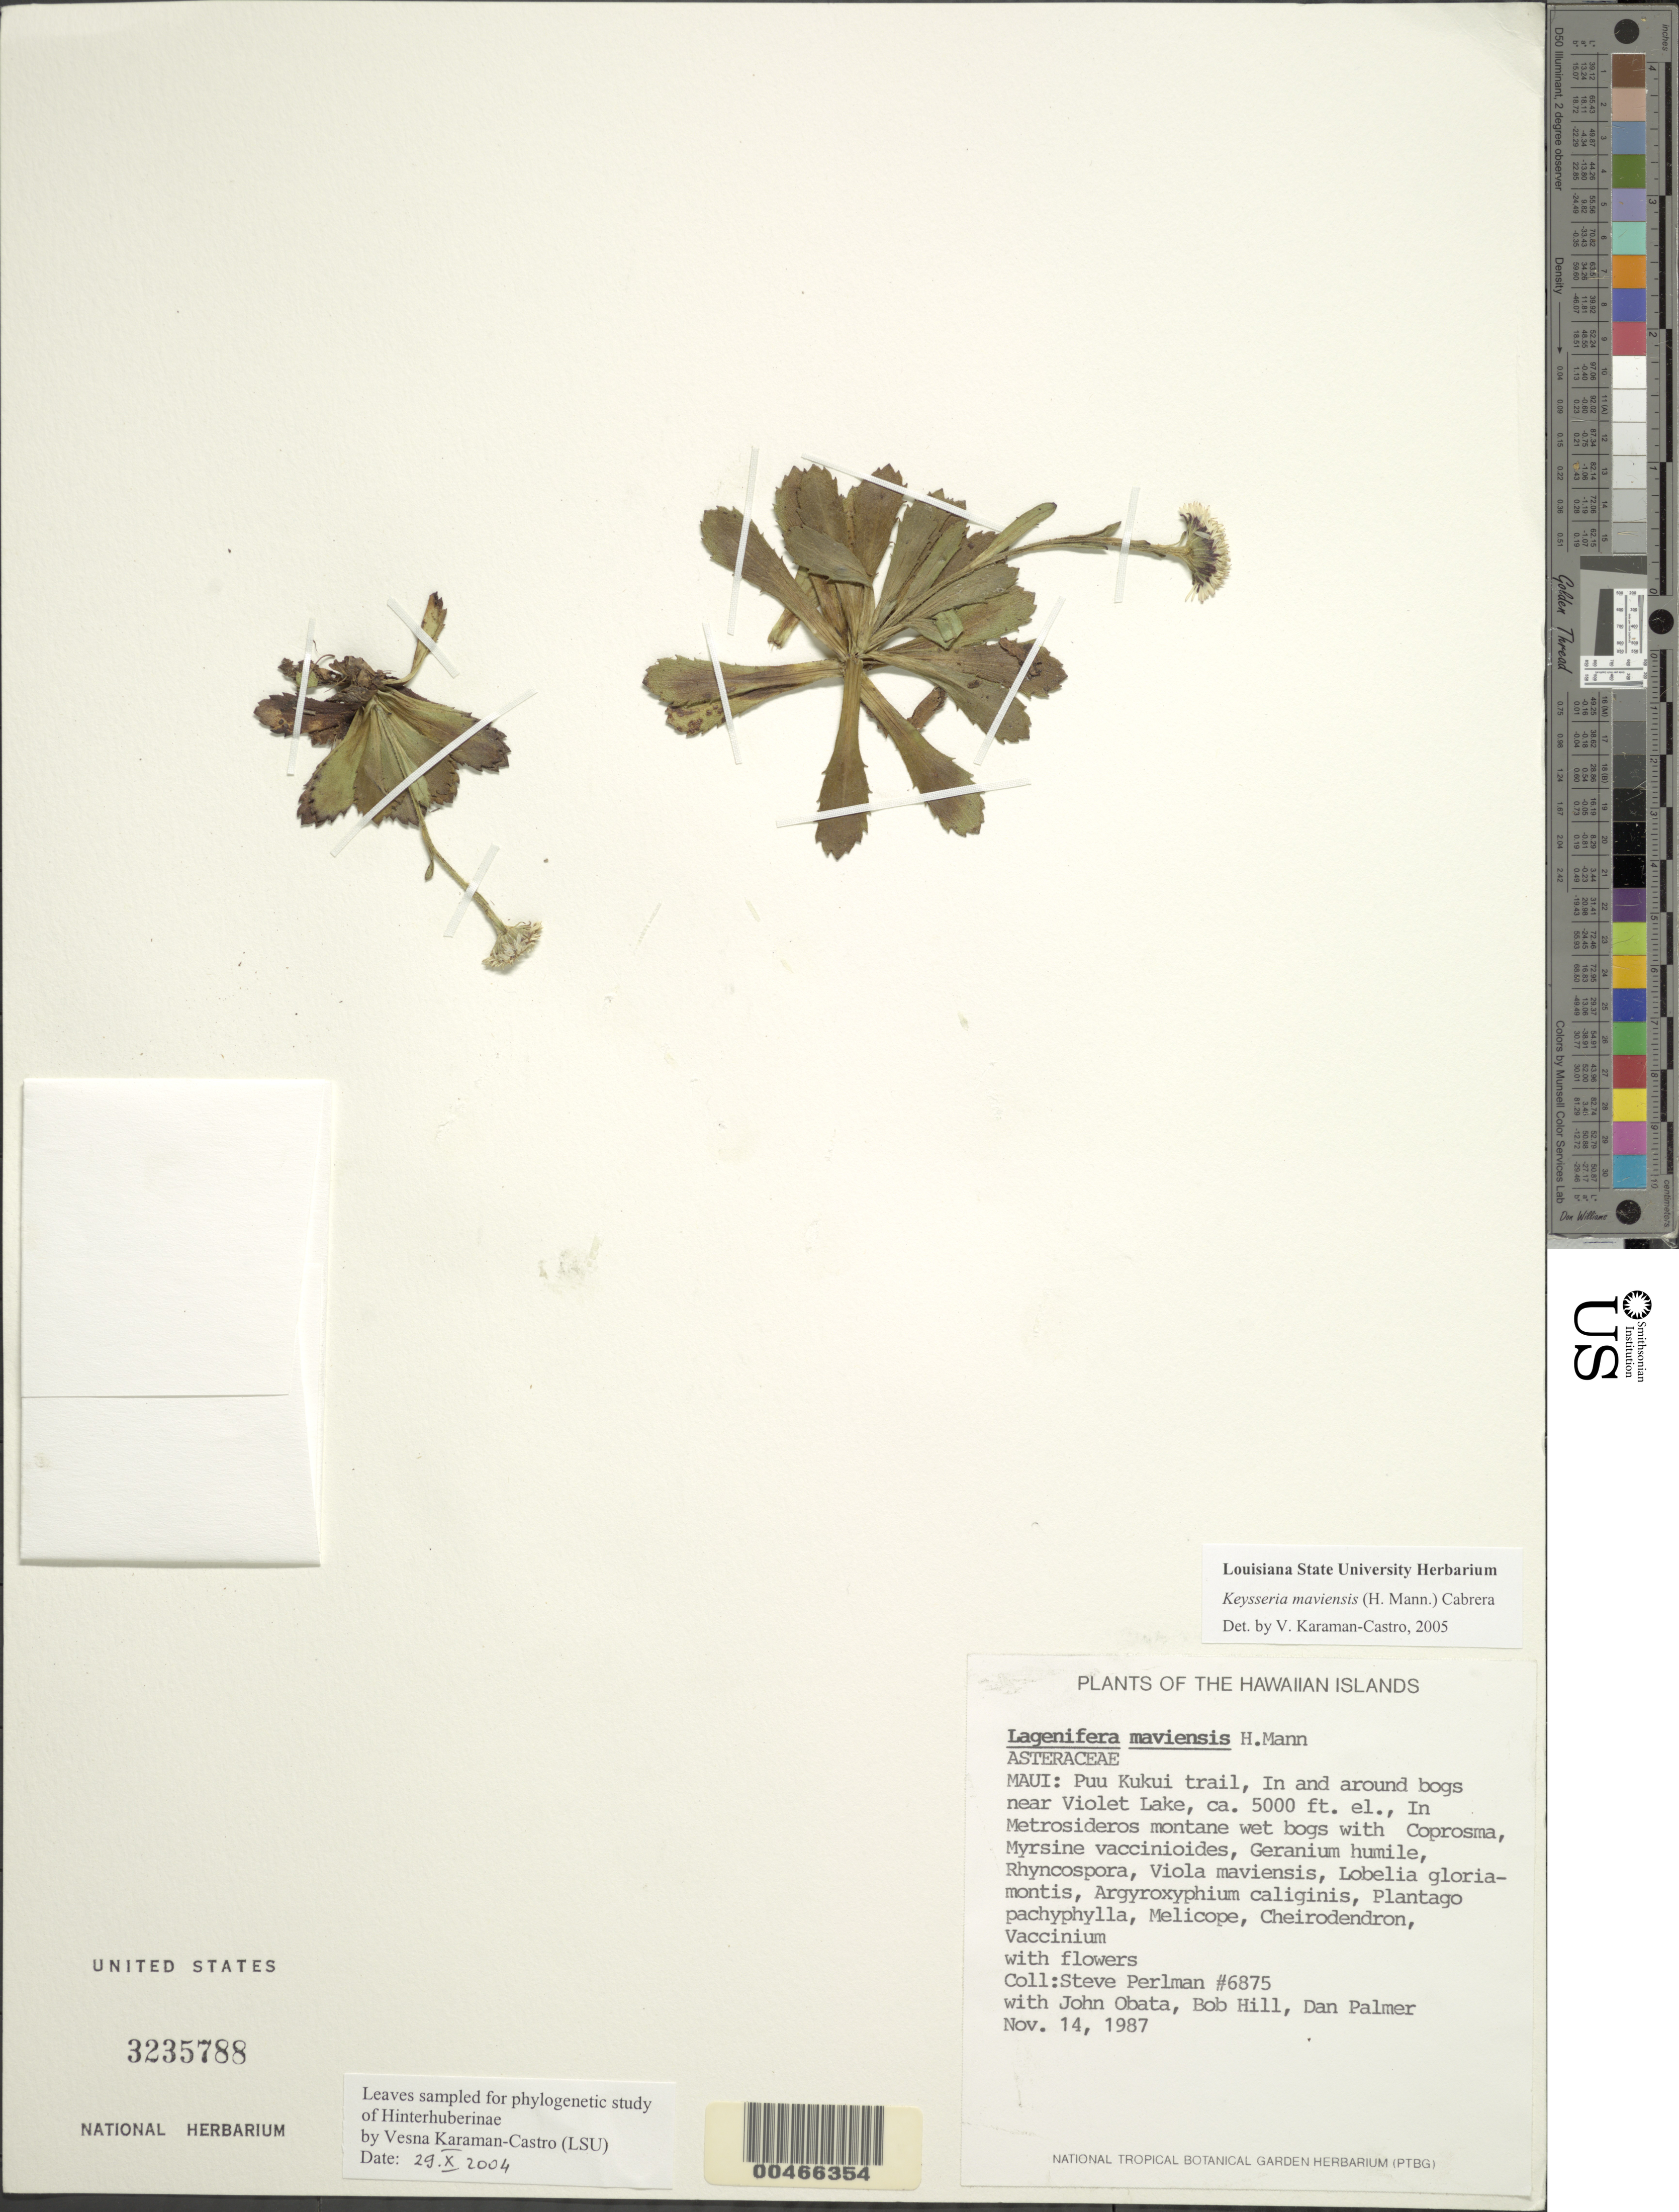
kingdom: Plantae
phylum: Tracheophyta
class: Magnoliopsida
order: Asterales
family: Asteraceae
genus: Keysseria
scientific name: Keysseria maviensis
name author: (H. Mann) Cabrera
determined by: Karaman-Castro, V.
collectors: S. P. Perlman, J. Obata, B. Hill & D. Palmer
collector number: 6875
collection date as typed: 14 Nov 1987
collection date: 1987-11-14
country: United States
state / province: Hawaii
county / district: Maui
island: Maui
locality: Puu Kukui trail, In and around bogs near Violet Lake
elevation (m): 1524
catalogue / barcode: US 3235788